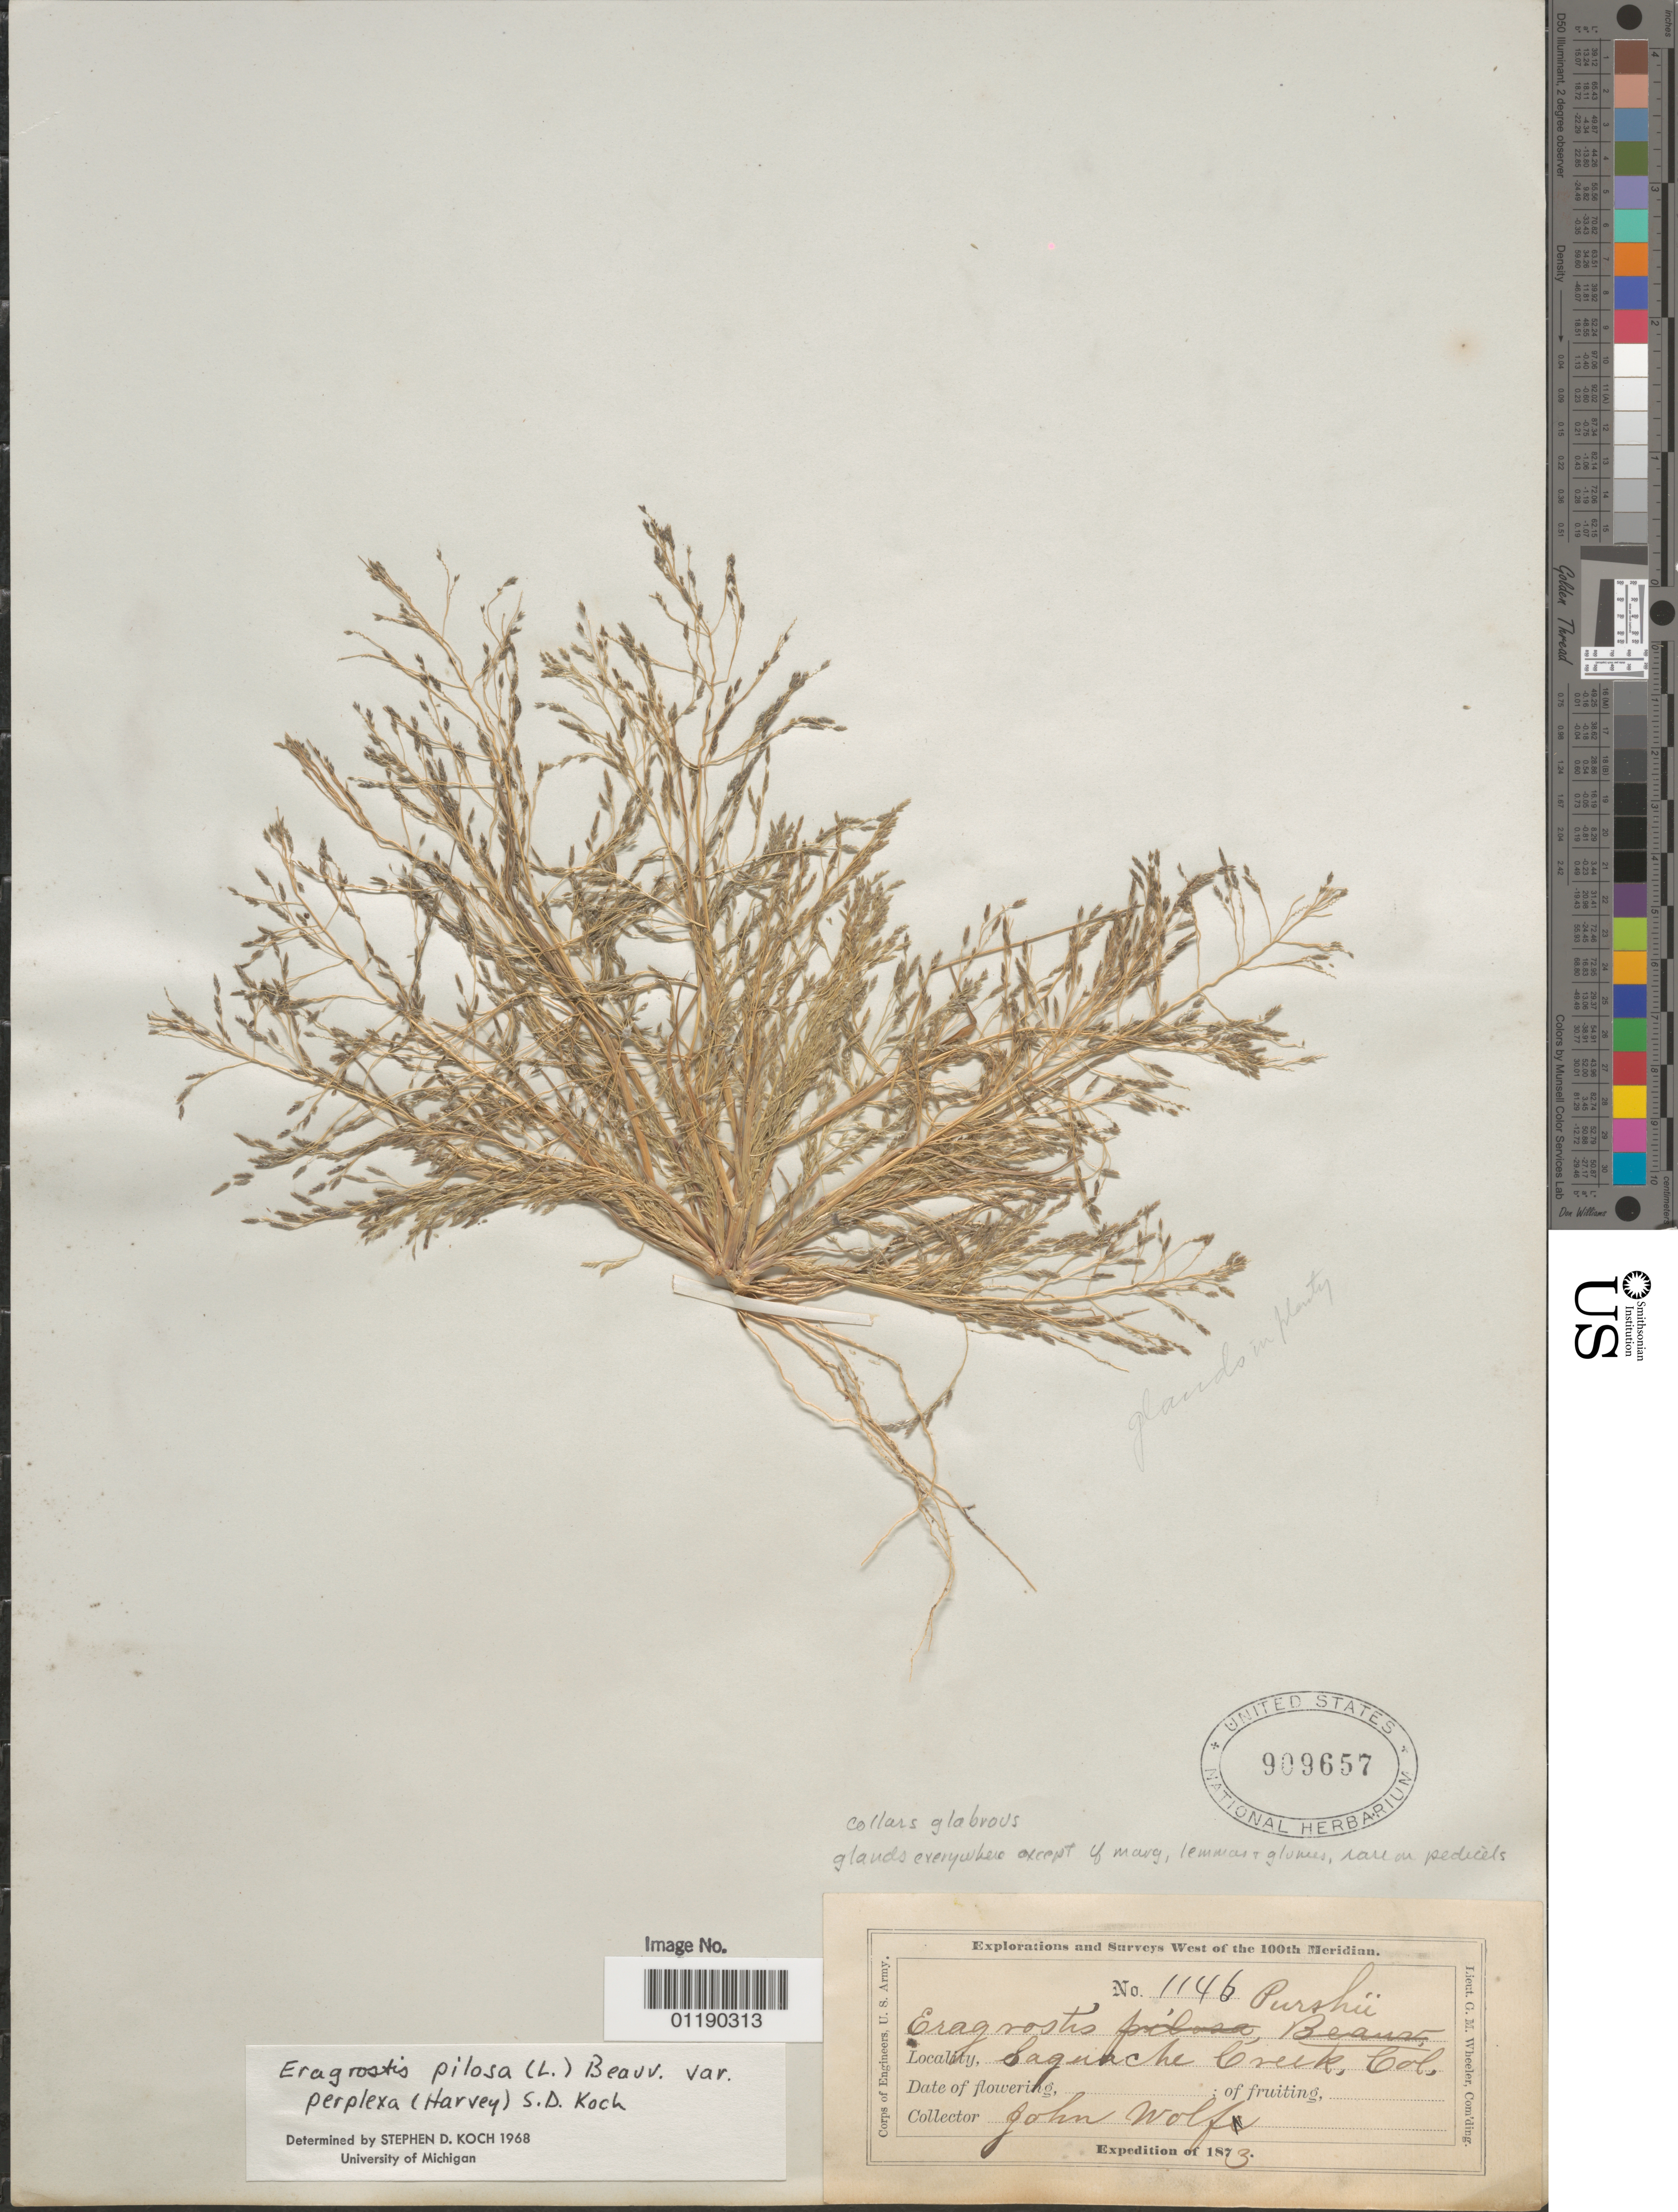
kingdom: Plantae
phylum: Tracheophyta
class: Liliopsida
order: Poales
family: Poaceae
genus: Eragrostis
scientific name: Eragrostis pilosa var. perplexa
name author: (L.H. Harv.) S.D. Koch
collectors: J. Wolf & J. T. Rothrock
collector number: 1146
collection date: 1873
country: United States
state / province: Colorado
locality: Saguache Creek.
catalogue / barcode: US 909657